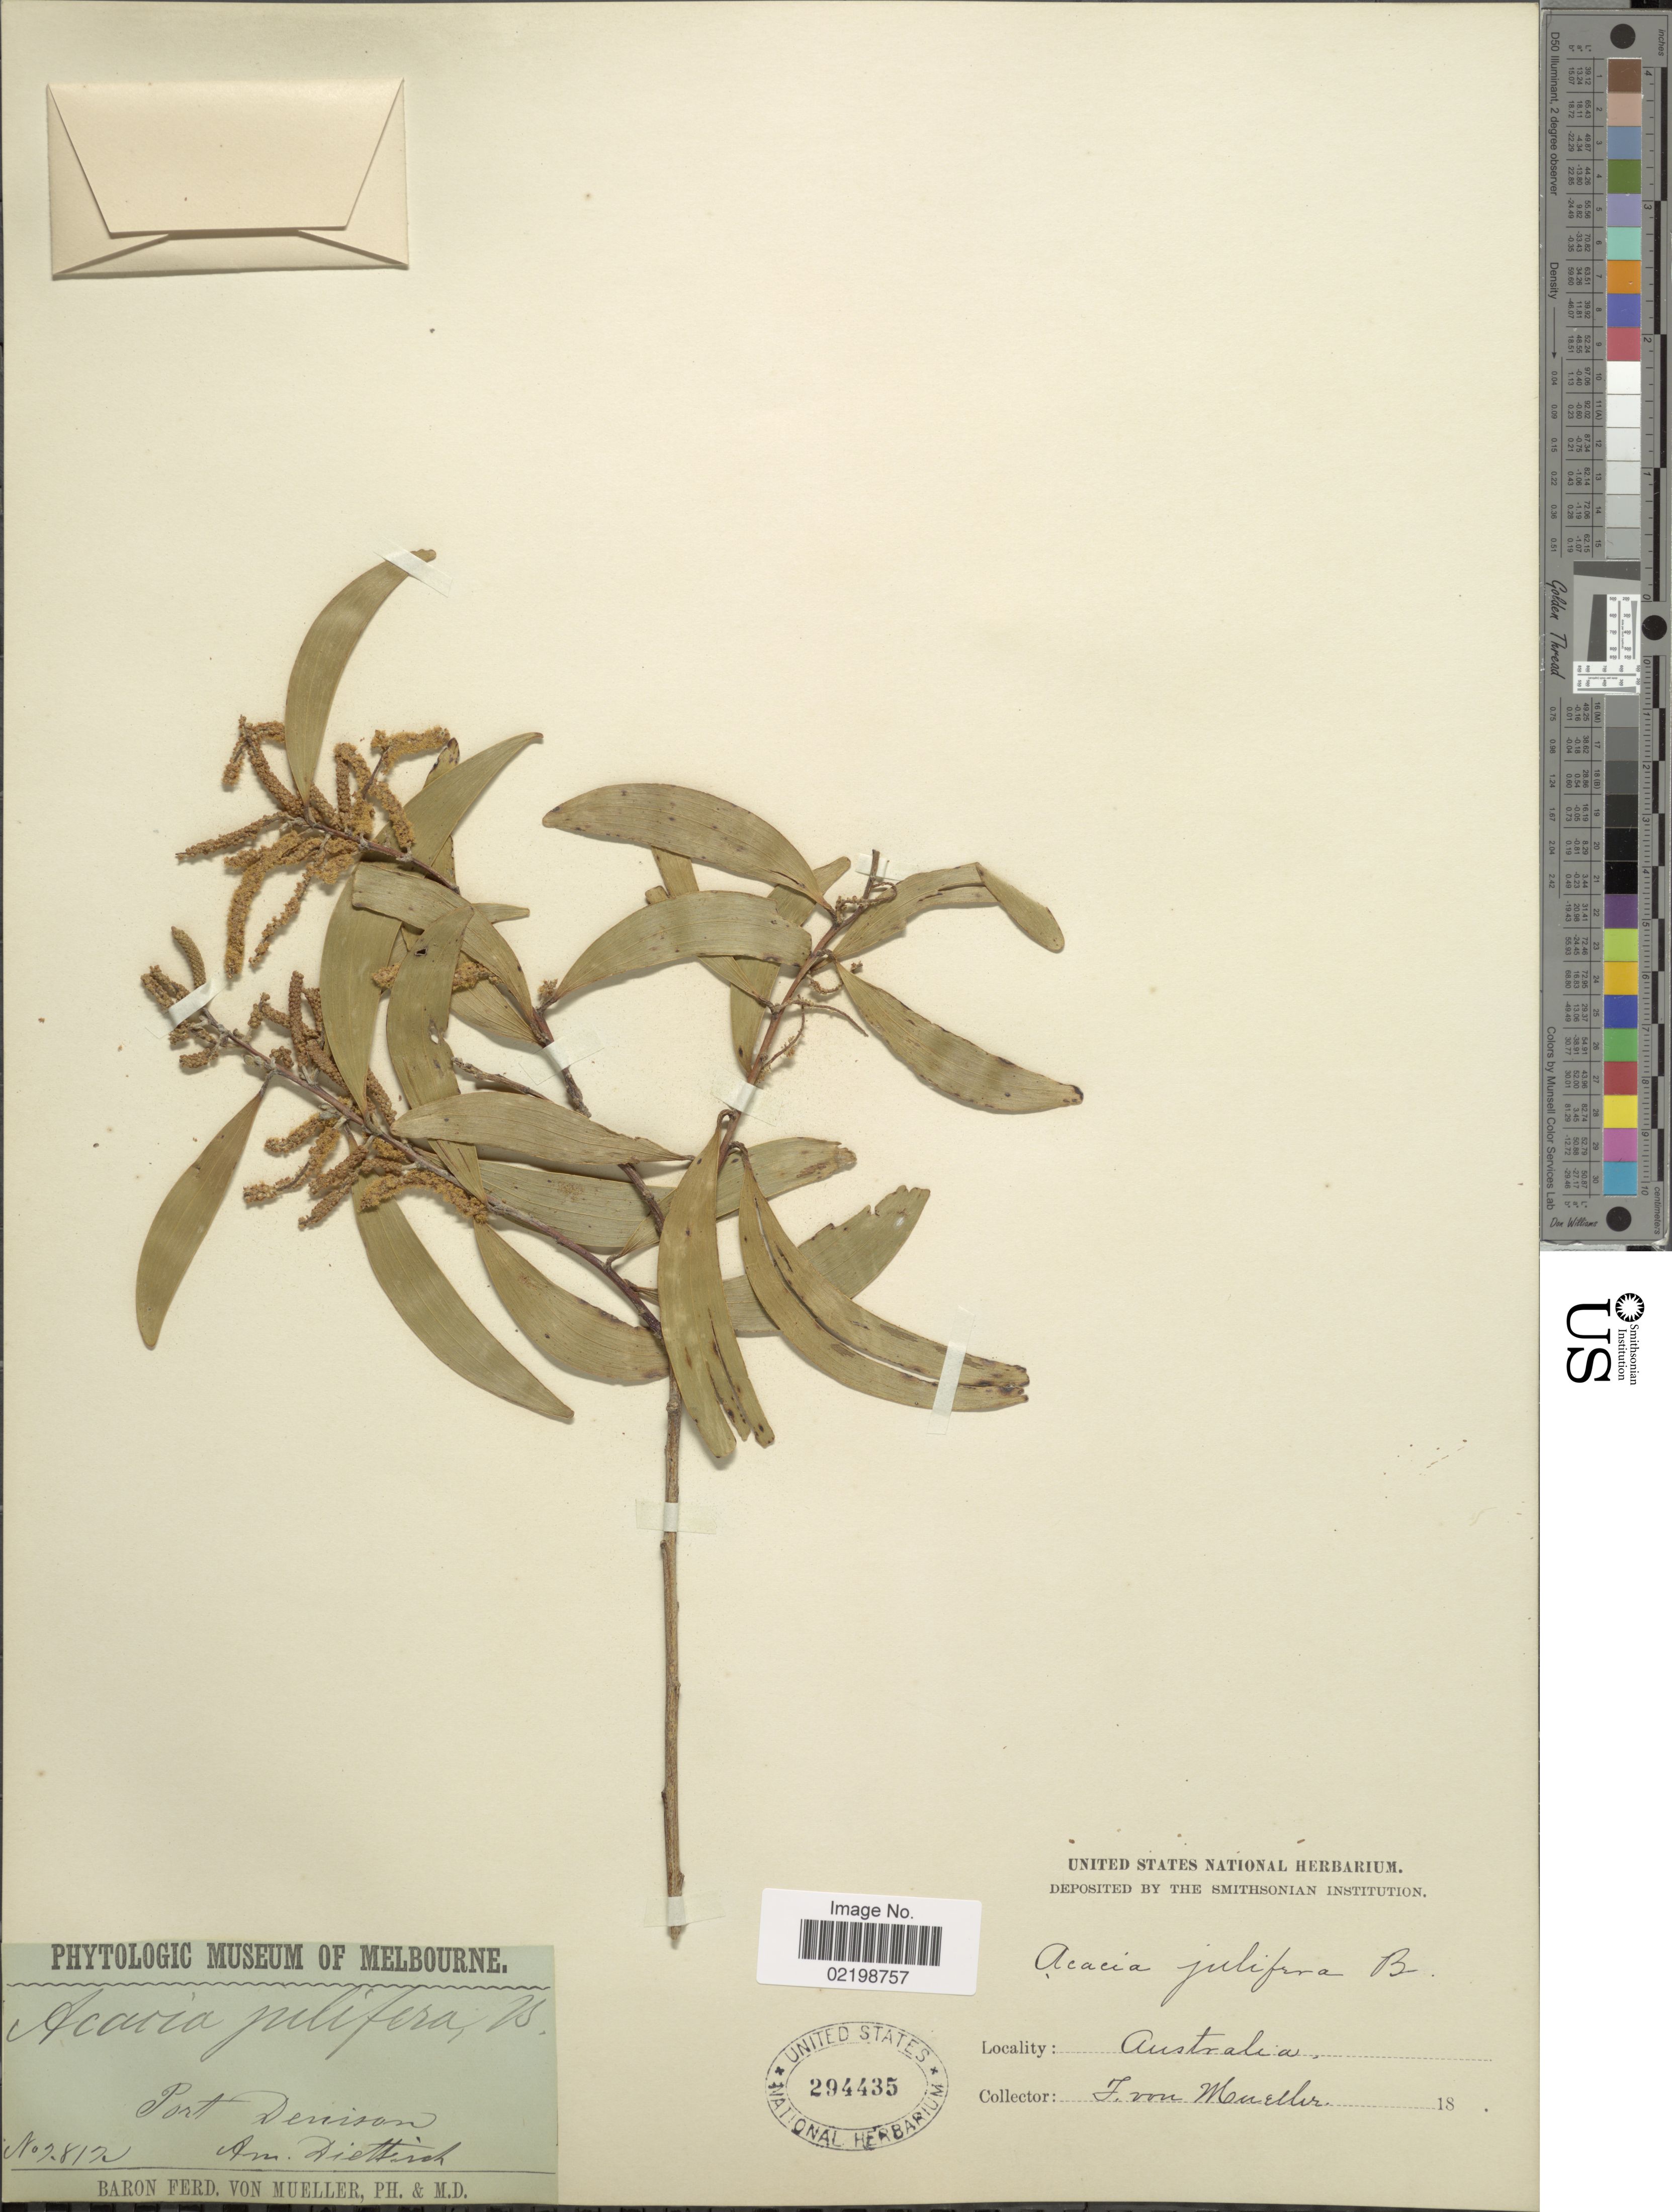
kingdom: Plantae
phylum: Tracheophyta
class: Magnoliopsida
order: Fabales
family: Fabaceae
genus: Acacia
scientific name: Acacia julifera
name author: Benth.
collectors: F. Mueller & A. Dietrich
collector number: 9812*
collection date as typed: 18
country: Australia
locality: Port Denison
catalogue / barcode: US 294435